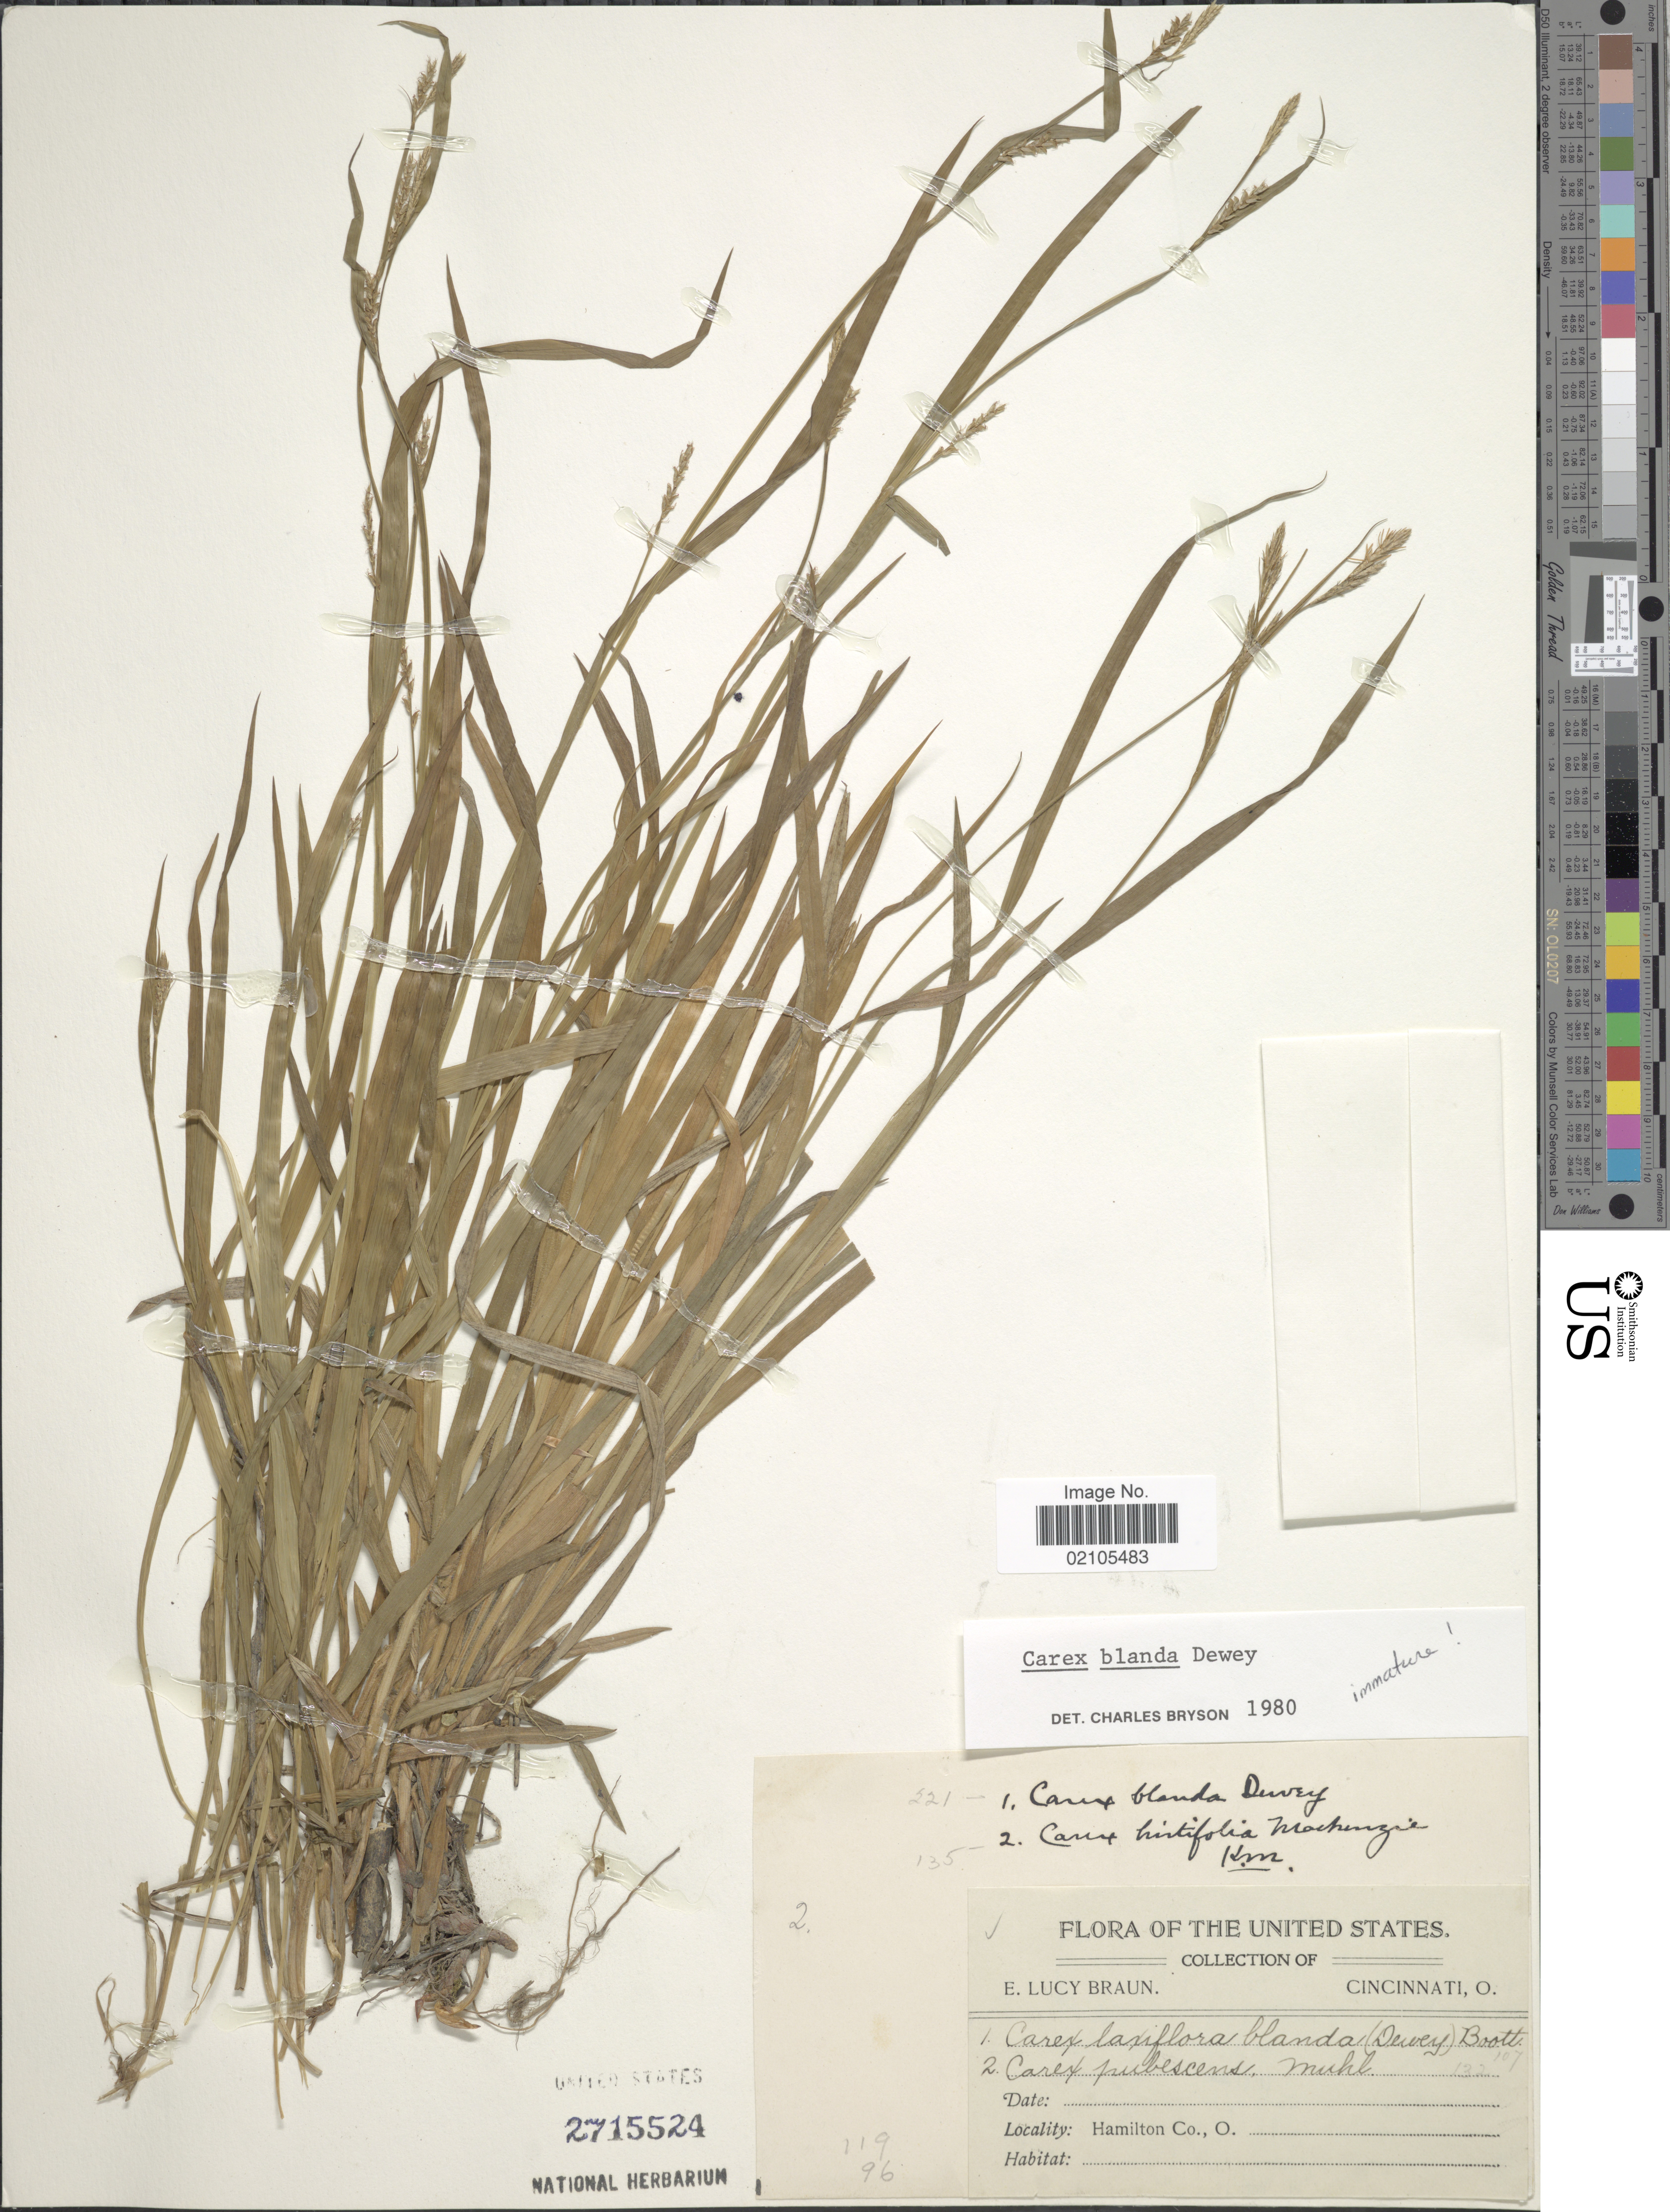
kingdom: Plantae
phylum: Tracheophyta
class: Liliopsida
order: Poales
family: Cyperaceae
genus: Carex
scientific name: Carex blanda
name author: Dewey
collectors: E. L. Braun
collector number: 221/135?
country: United States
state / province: Ohio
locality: Hamilton Co., O.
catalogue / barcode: US 2715524